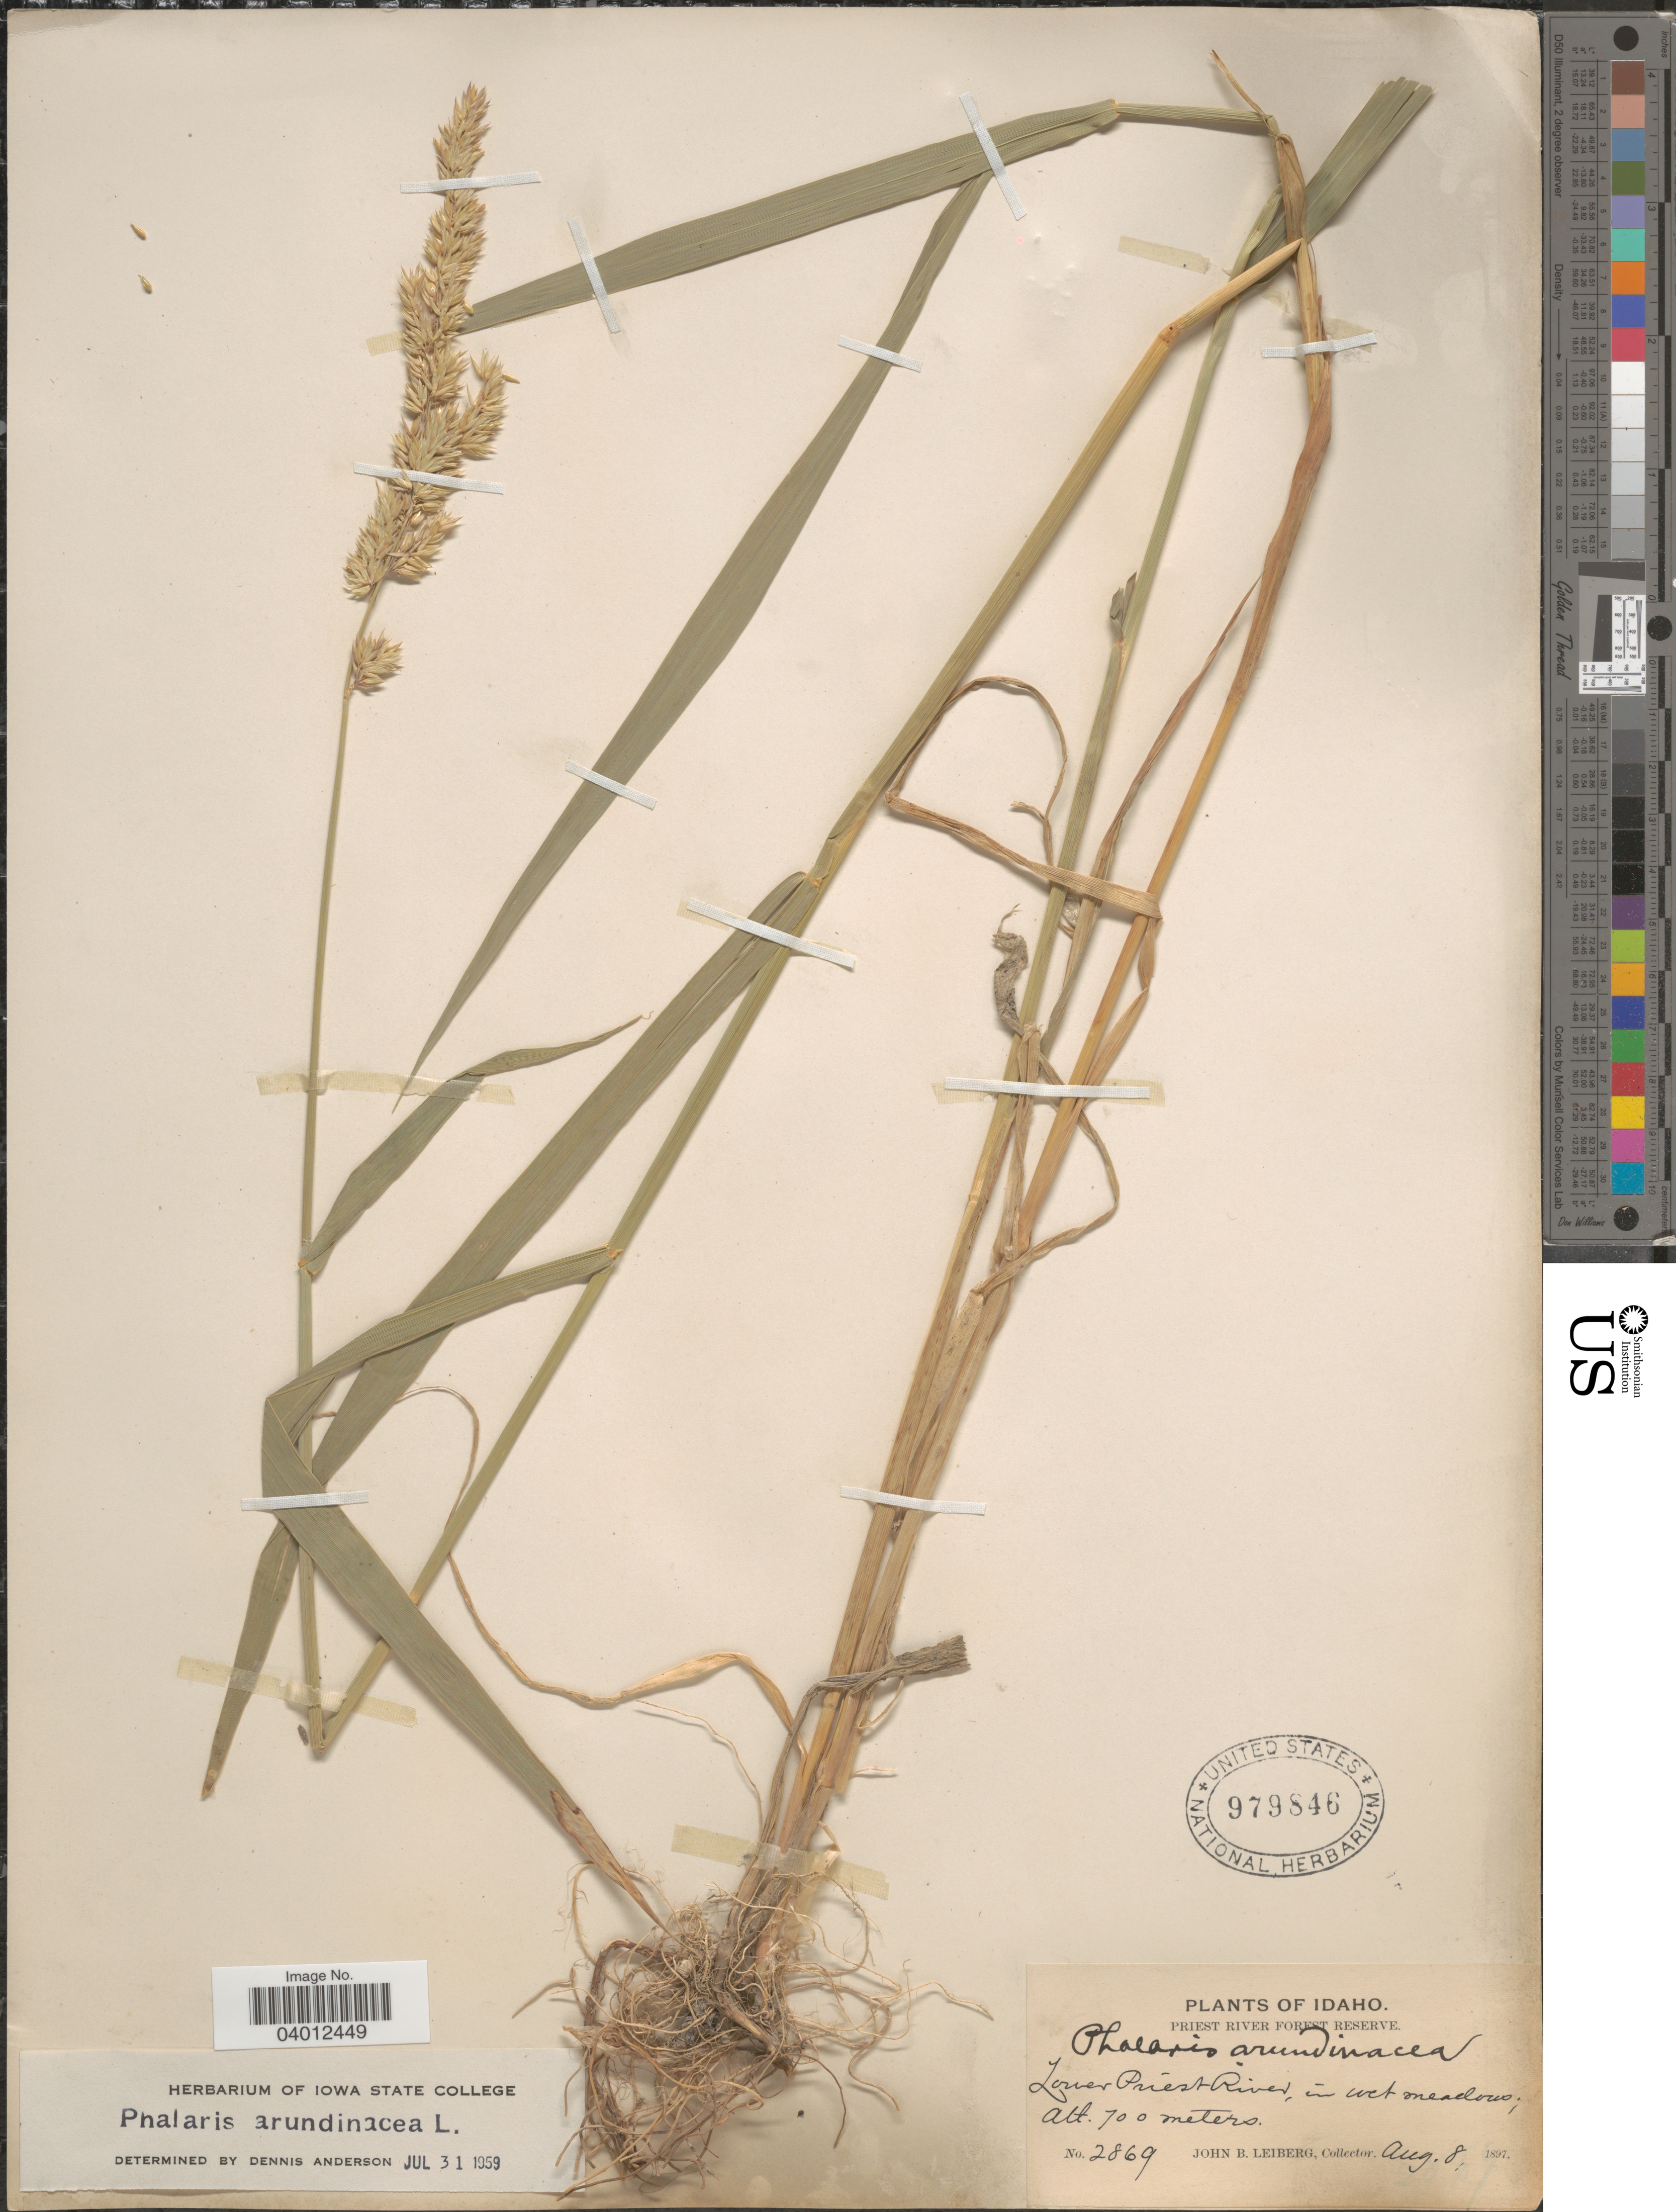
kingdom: Plantae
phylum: Tracheophyta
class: Liliopsida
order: Poales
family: Poaceae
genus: Phalaris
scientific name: Phalaris arundinacea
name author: L.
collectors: J. B. Leiberg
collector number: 2869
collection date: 1897-08-08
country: United States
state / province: Idaho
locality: Priest River Forest Reserve. Lower Priest River, in wet meadows.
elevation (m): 700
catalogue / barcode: US 979846